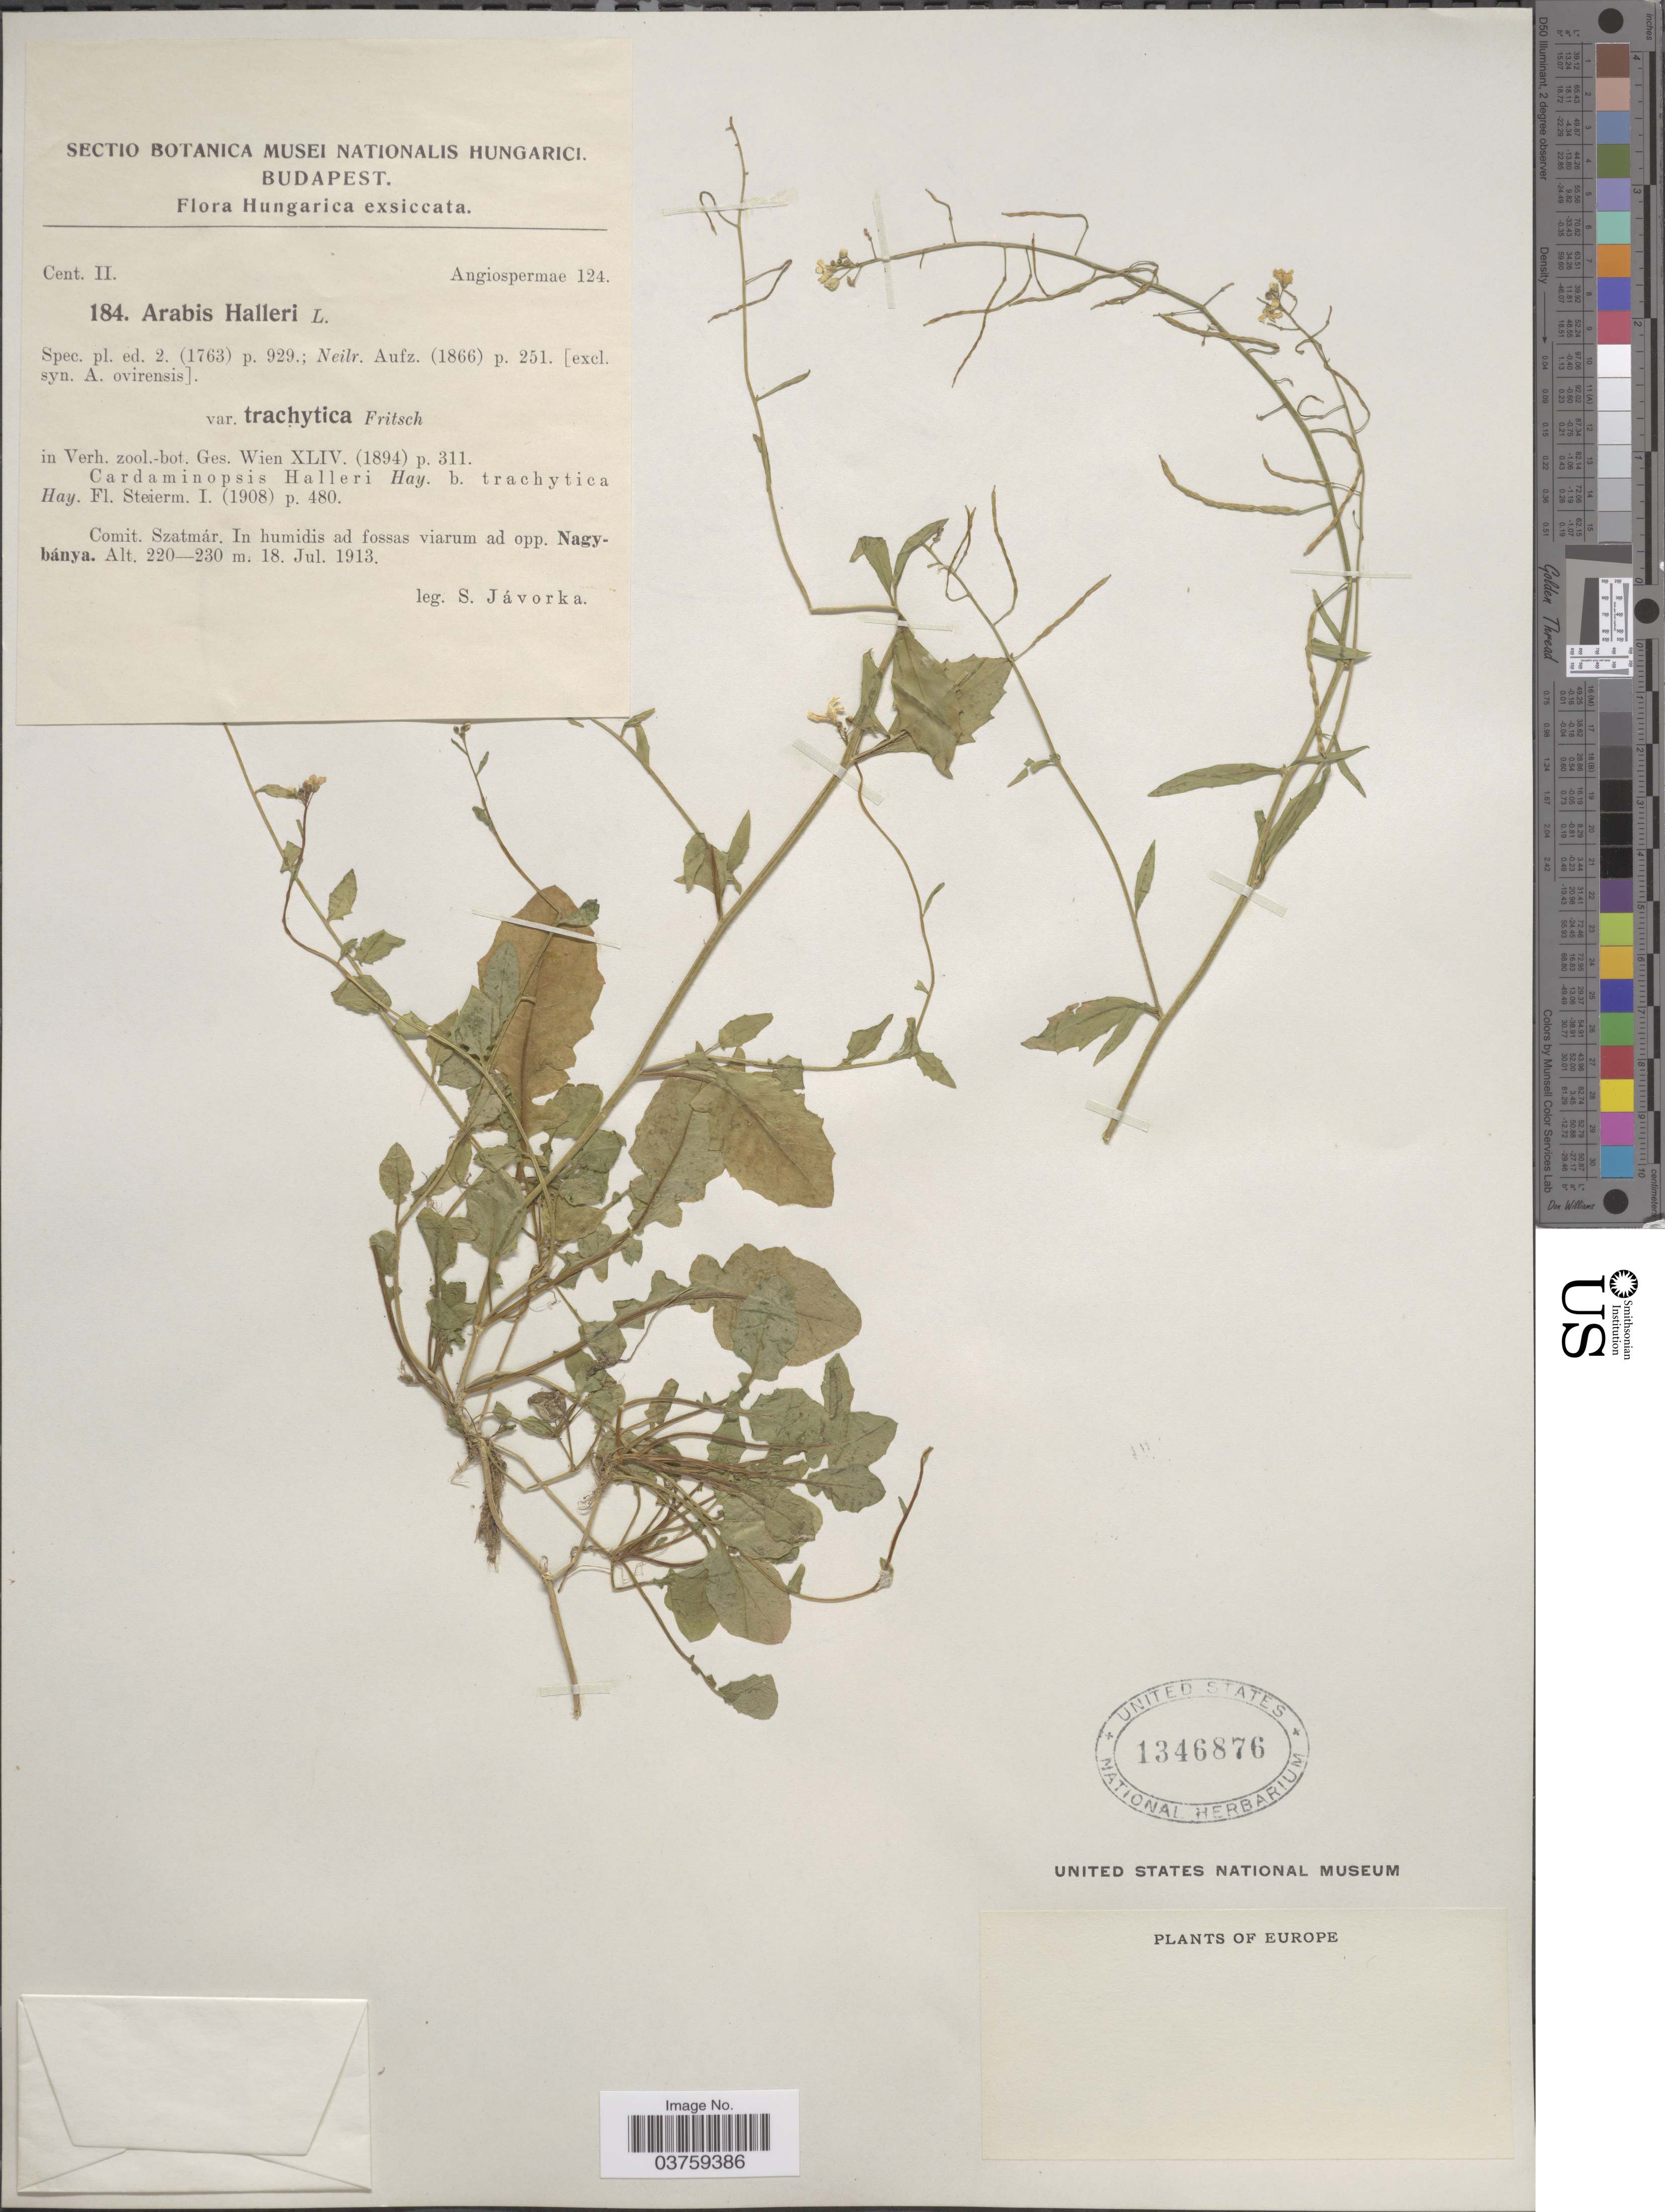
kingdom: Plantae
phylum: Tracheophyta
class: Magnoliopsida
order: Brassicales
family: Brassicaceae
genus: Arabis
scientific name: Arabis halleri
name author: L.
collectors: S. Javorka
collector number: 184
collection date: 1913-07-18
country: Hungary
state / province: Budapest, Capital District of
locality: Europe. Comit. Szatmár. In humidis ad fossas viarum ad opp. Nagybánya.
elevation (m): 220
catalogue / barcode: US 1346876